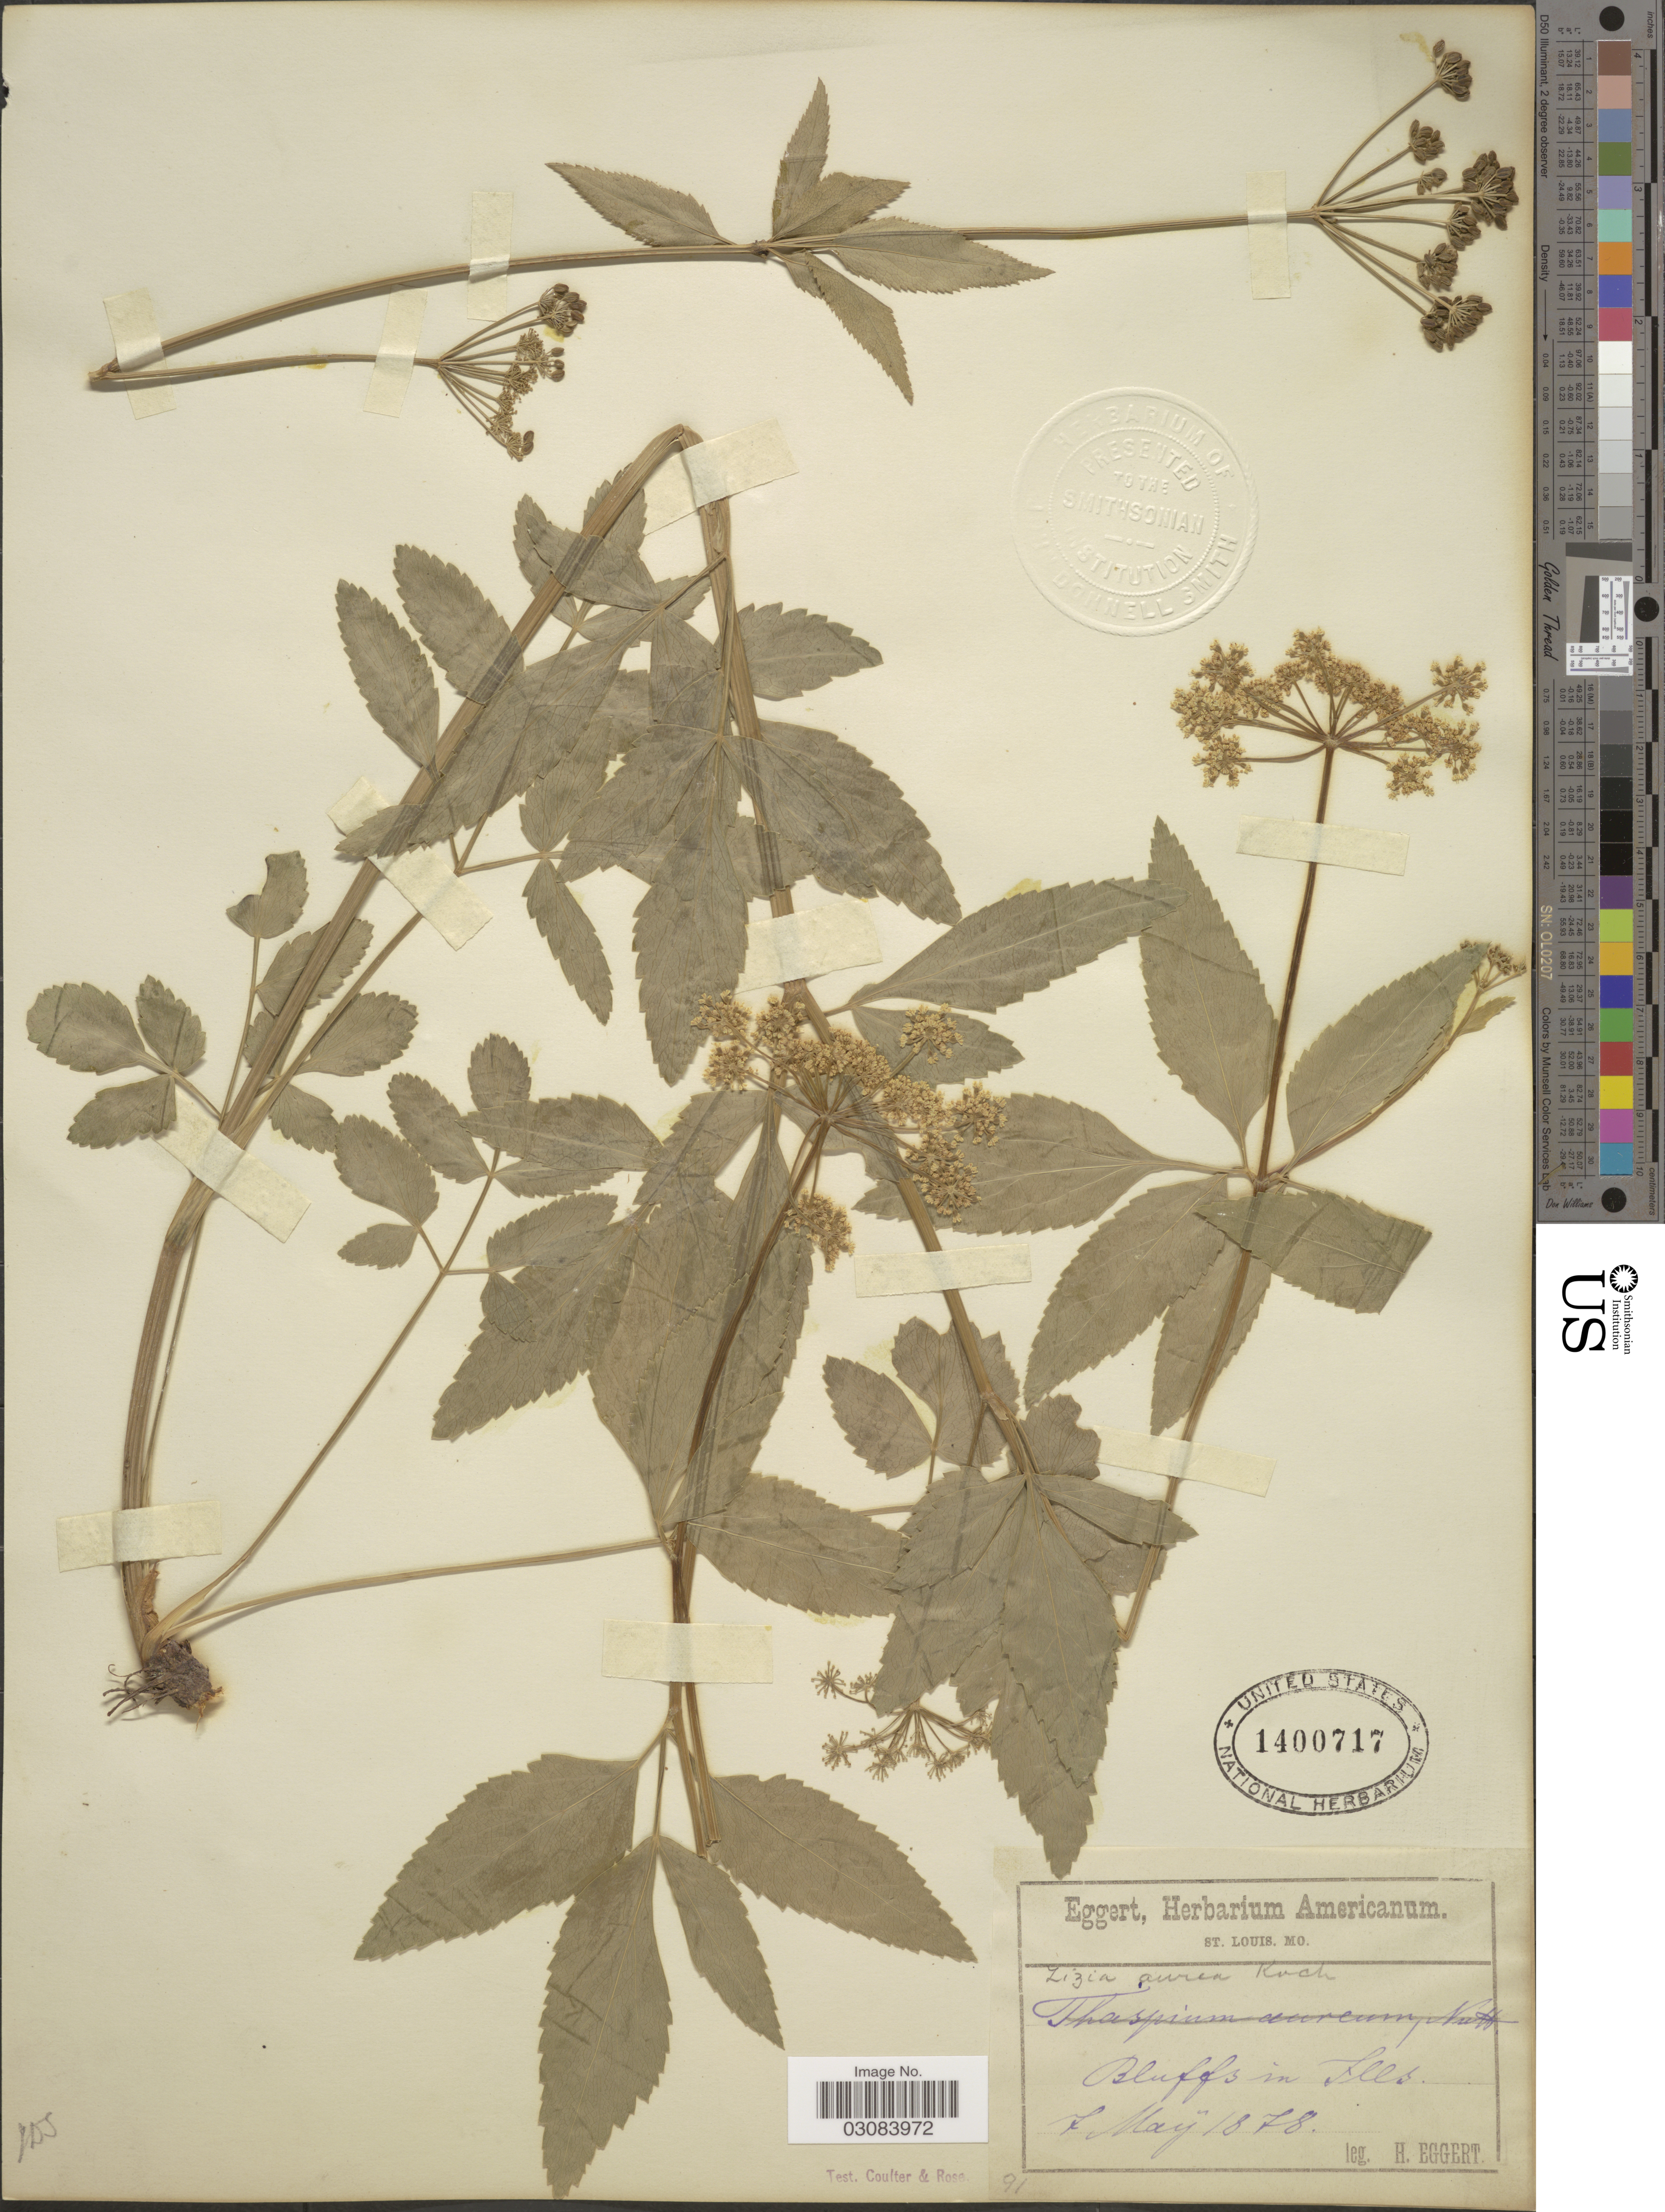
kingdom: Plantae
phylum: Tracheophyta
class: Magnoliopsida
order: Apiales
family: Apiaceae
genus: Zizia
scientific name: Zizia aurea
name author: (L.) Koch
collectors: H. Eggert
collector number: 91?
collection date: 1878-05-07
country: United States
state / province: Illinois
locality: Bluffs in Ills.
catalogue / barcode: US 1400717